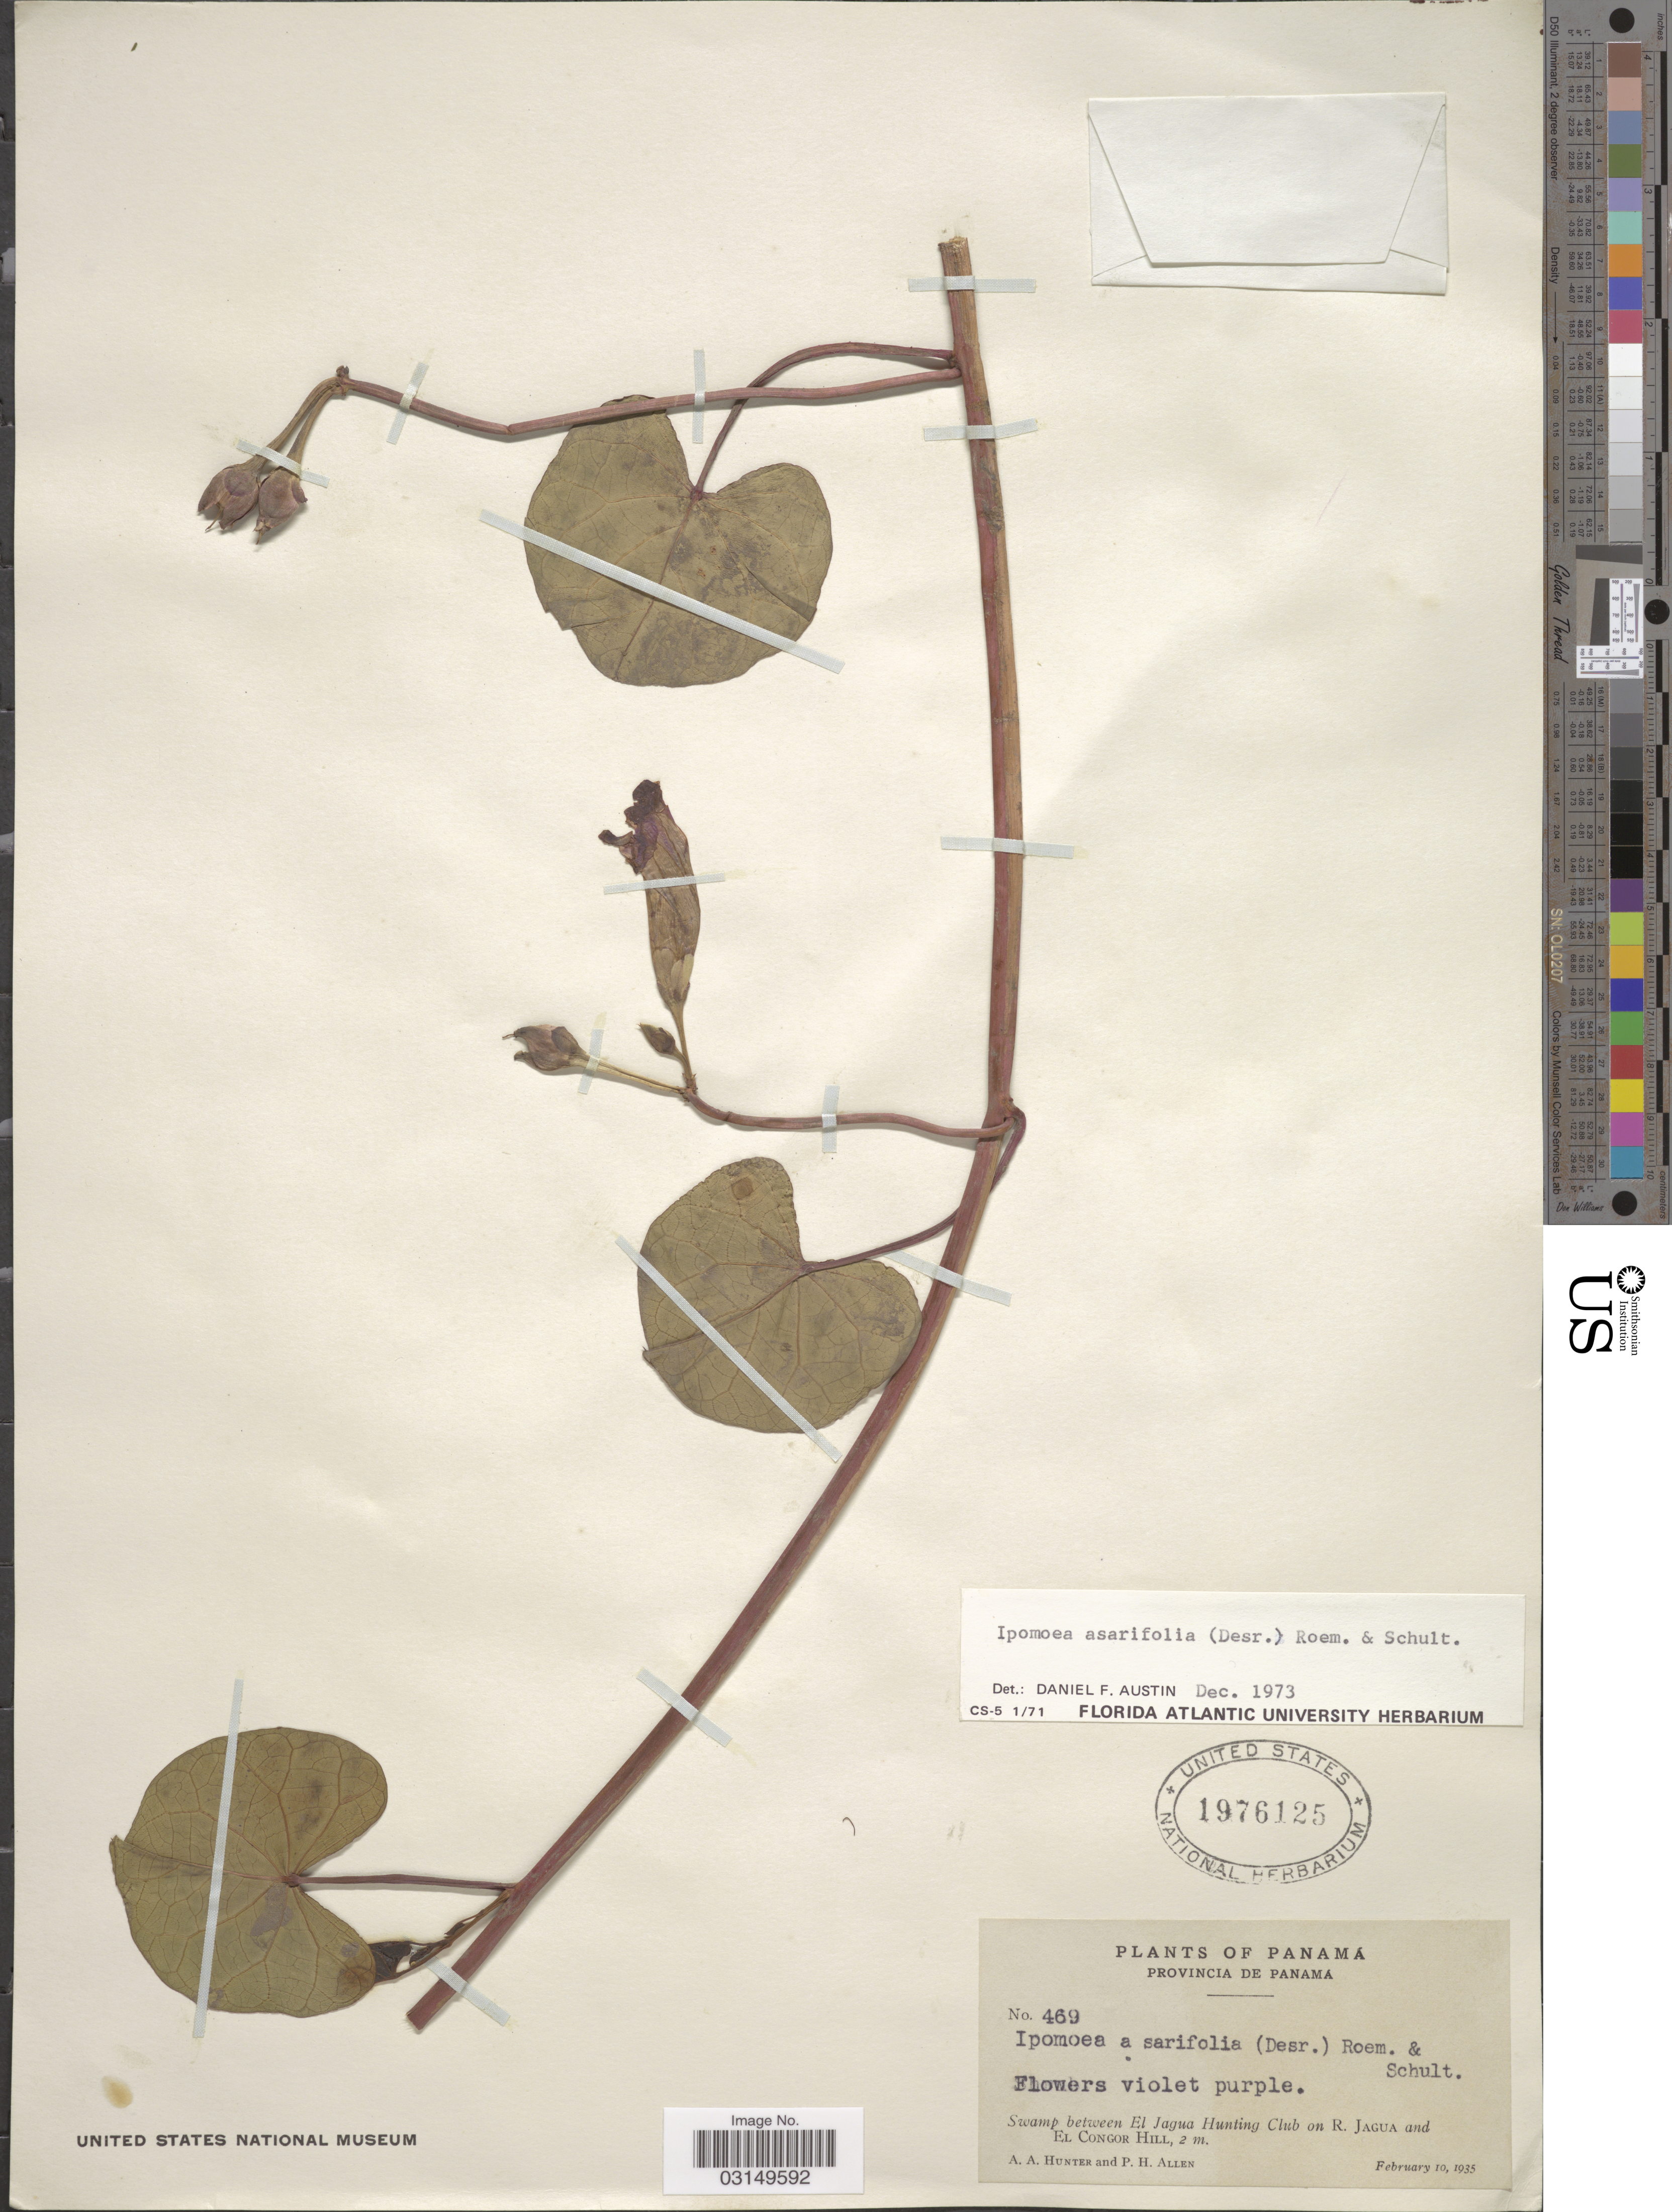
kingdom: Plantae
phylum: Tracheophyta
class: Magnoliopsida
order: Solanales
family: Convolvulaceae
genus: Ipomoea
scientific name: Ipomoea asarifolia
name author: (Desr.) Roem. & Schult.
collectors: A. Hunter & P. H. Allen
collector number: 469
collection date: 1935-02-10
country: Panama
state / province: Panamá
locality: Swamp between El Jagua Hunting Club on R. Jagua and El Congor Hill, 2 m.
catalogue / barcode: US 1976125